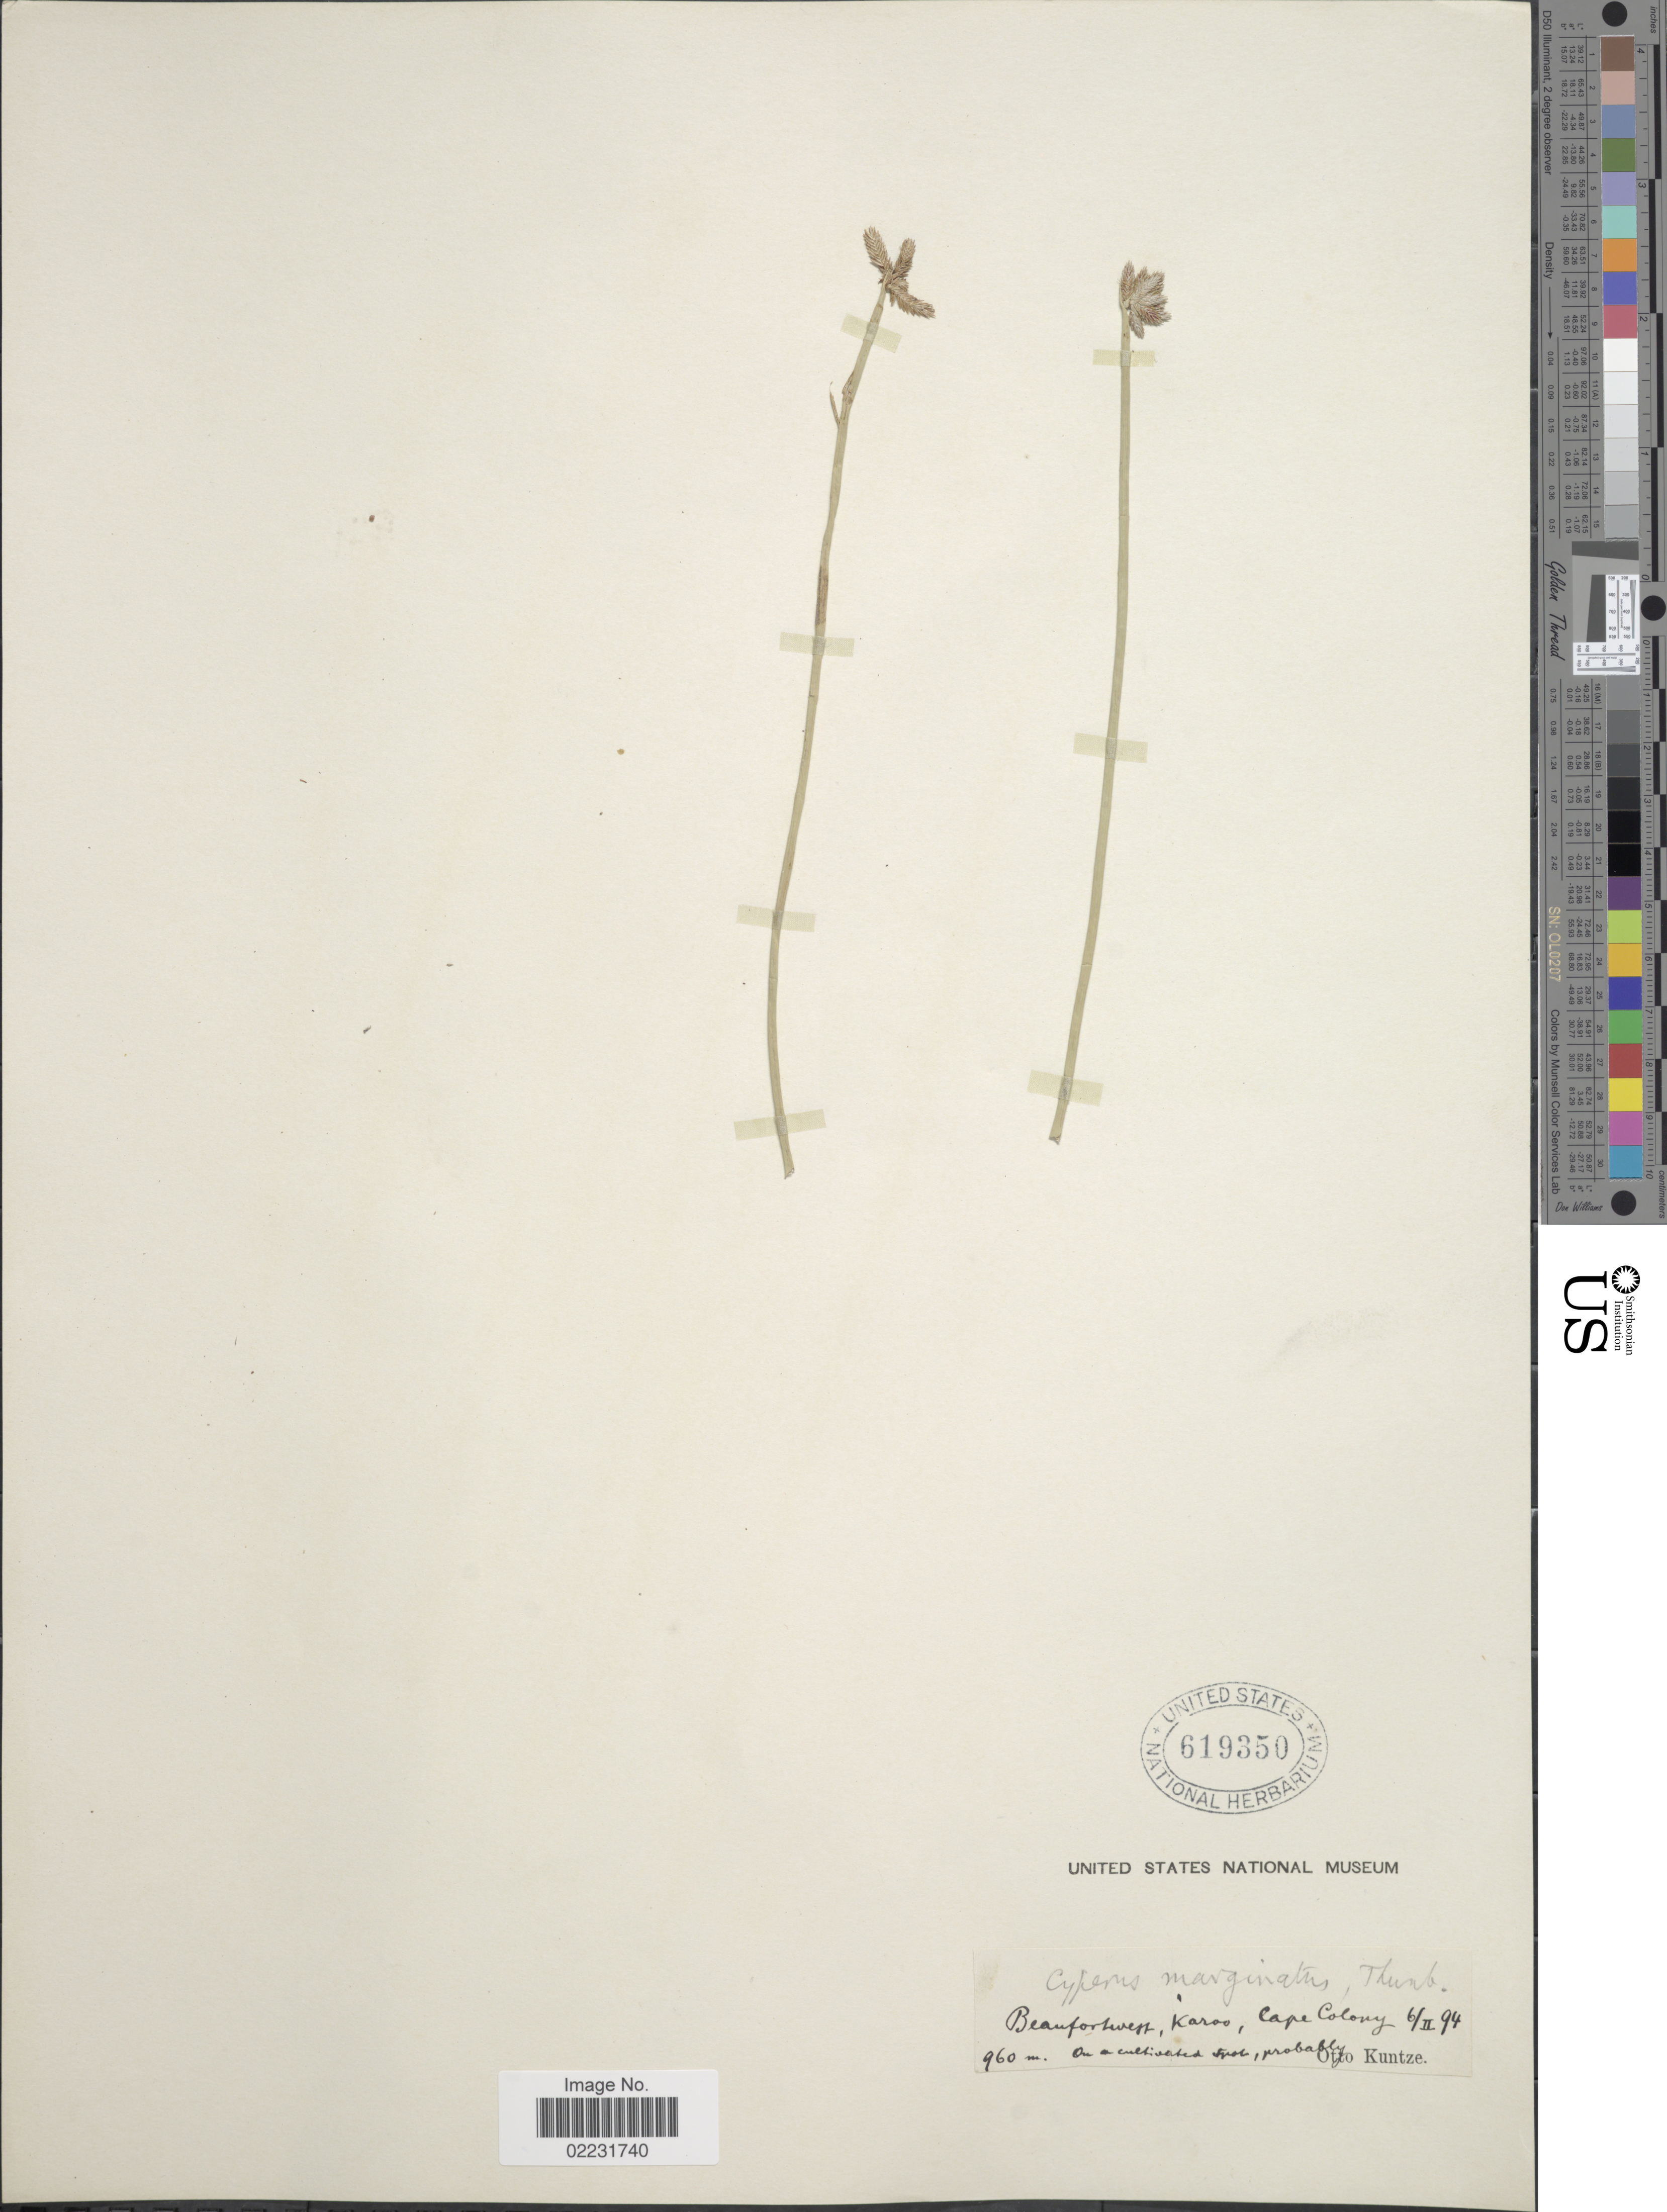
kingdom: Plantae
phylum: Tracheophyta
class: Liliopsida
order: Poales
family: Cyperaceae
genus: Cyperus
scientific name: Cyperus marginatus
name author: Thunb.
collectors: C.E.O. Kuntze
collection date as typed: Transcribed d/m/y: 6/2/94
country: South Africa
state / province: Western Cape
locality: Beaufort West, Karoo, Cape Colony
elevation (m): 960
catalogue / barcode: US 619350